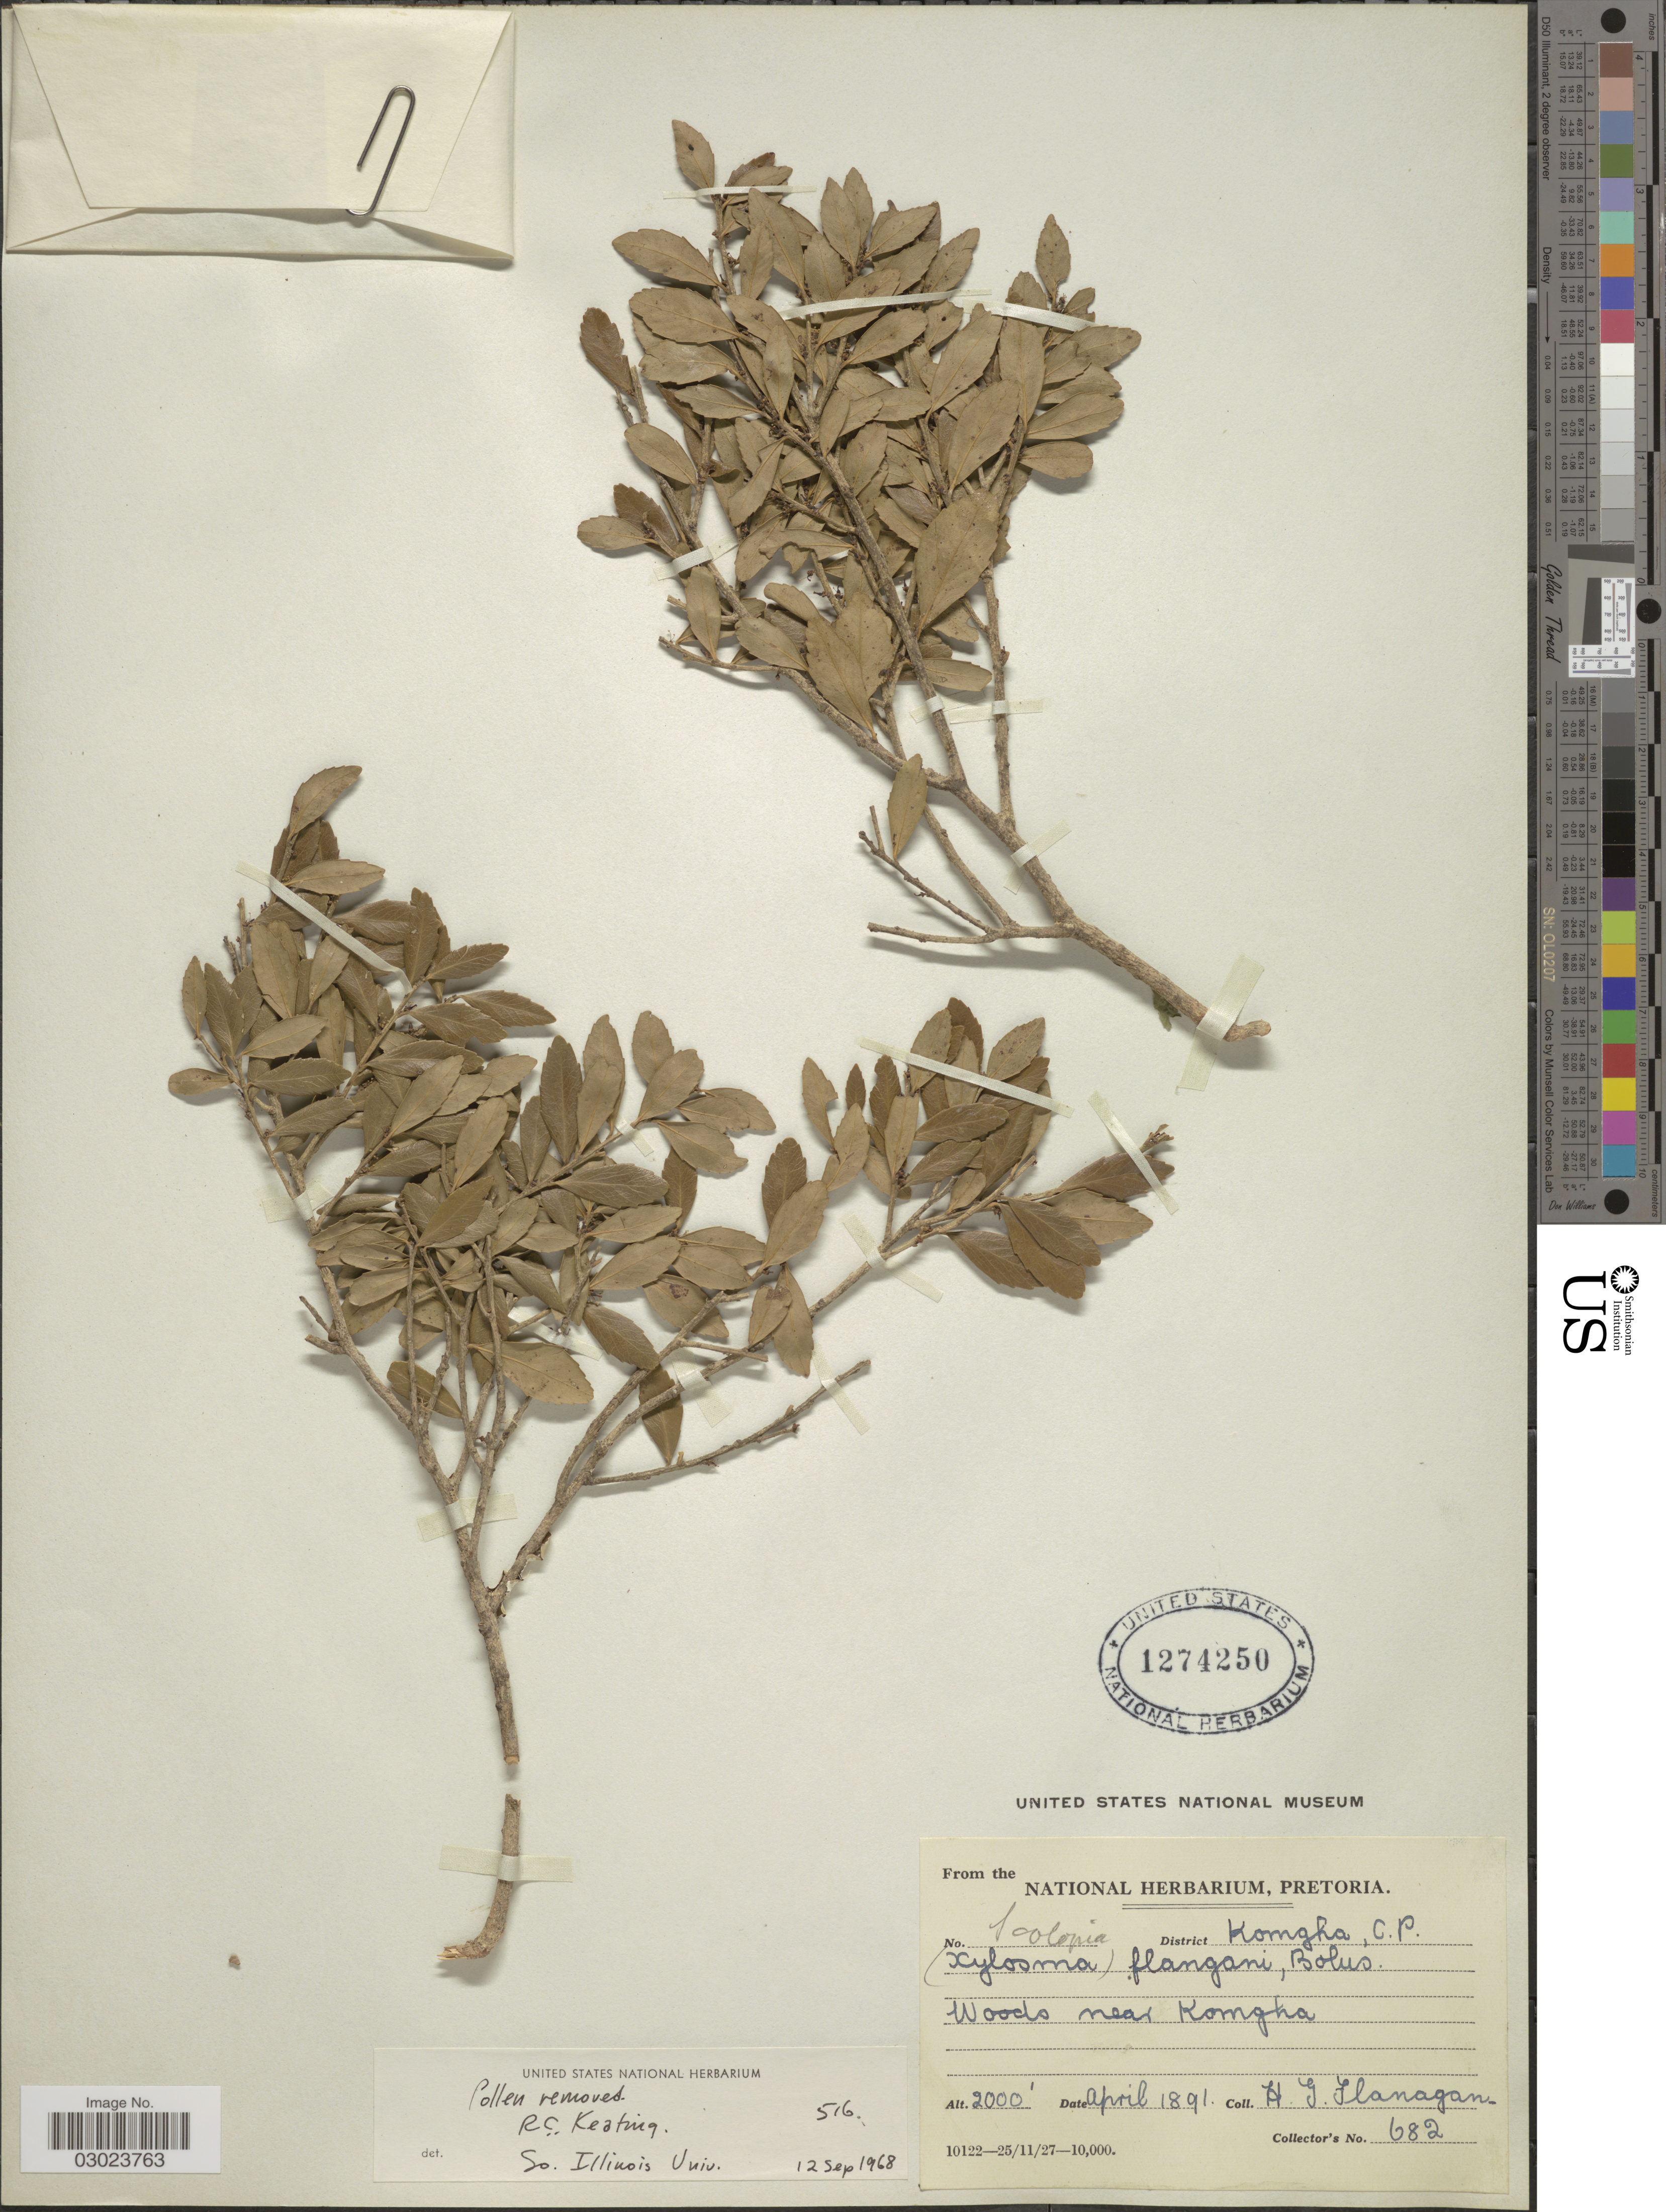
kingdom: Plantae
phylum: Tracheophyta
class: Magnoliopsida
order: Malpighiales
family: Salicaceae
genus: Xylosma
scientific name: Xylosma flanaganii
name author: Bolus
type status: Type Collection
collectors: H. Flanagan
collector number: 682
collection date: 1891-04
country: South Africa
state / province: Eastern Cape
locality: District Komgha, C.P. Woods near Komgha.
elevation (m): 610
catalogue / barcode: US 1274250